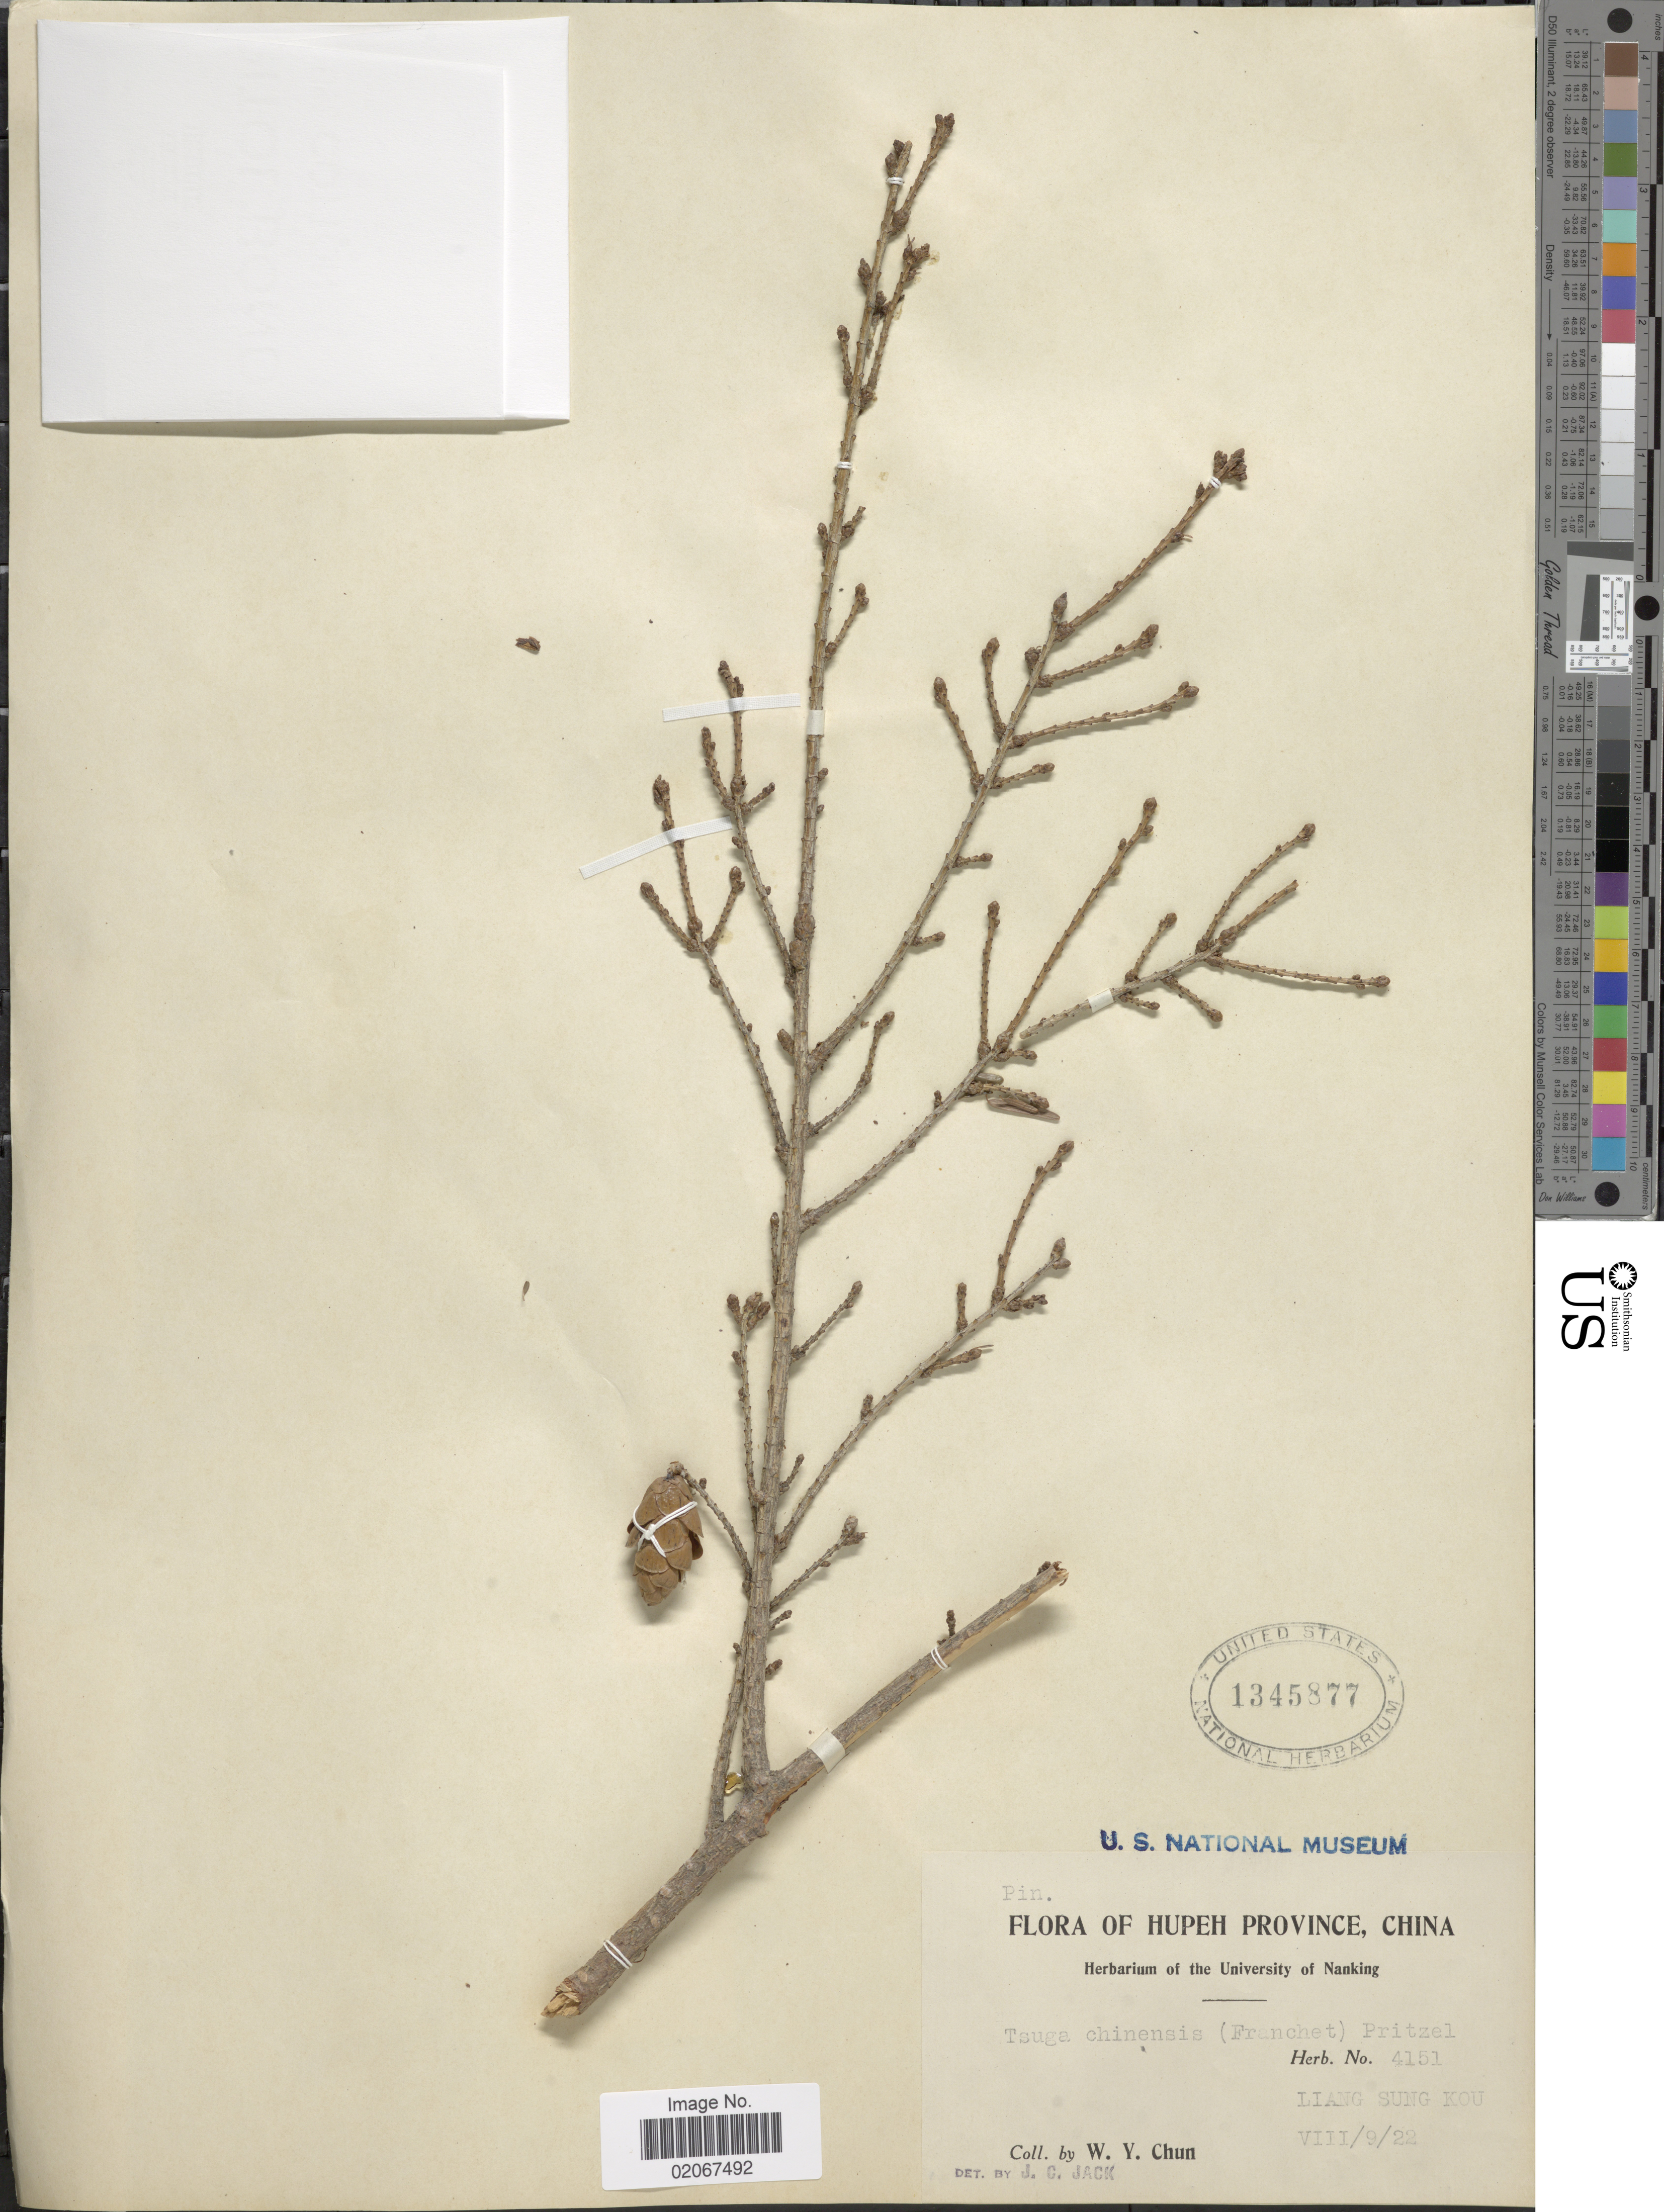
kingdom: Plantae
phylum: Tracheophyta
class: Pinopsida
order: Pinales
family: Pinaceae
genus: Tsuga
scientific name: Tsuga chinensis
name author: (Franch.) Pritz.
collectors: W. Y. Chun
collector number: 4151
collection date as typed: Transcribed d/m/y: 9/8/22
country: China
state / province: Hubei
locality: Hupeh Province, China. Liang Sung Kou.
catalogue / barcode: US 1345877